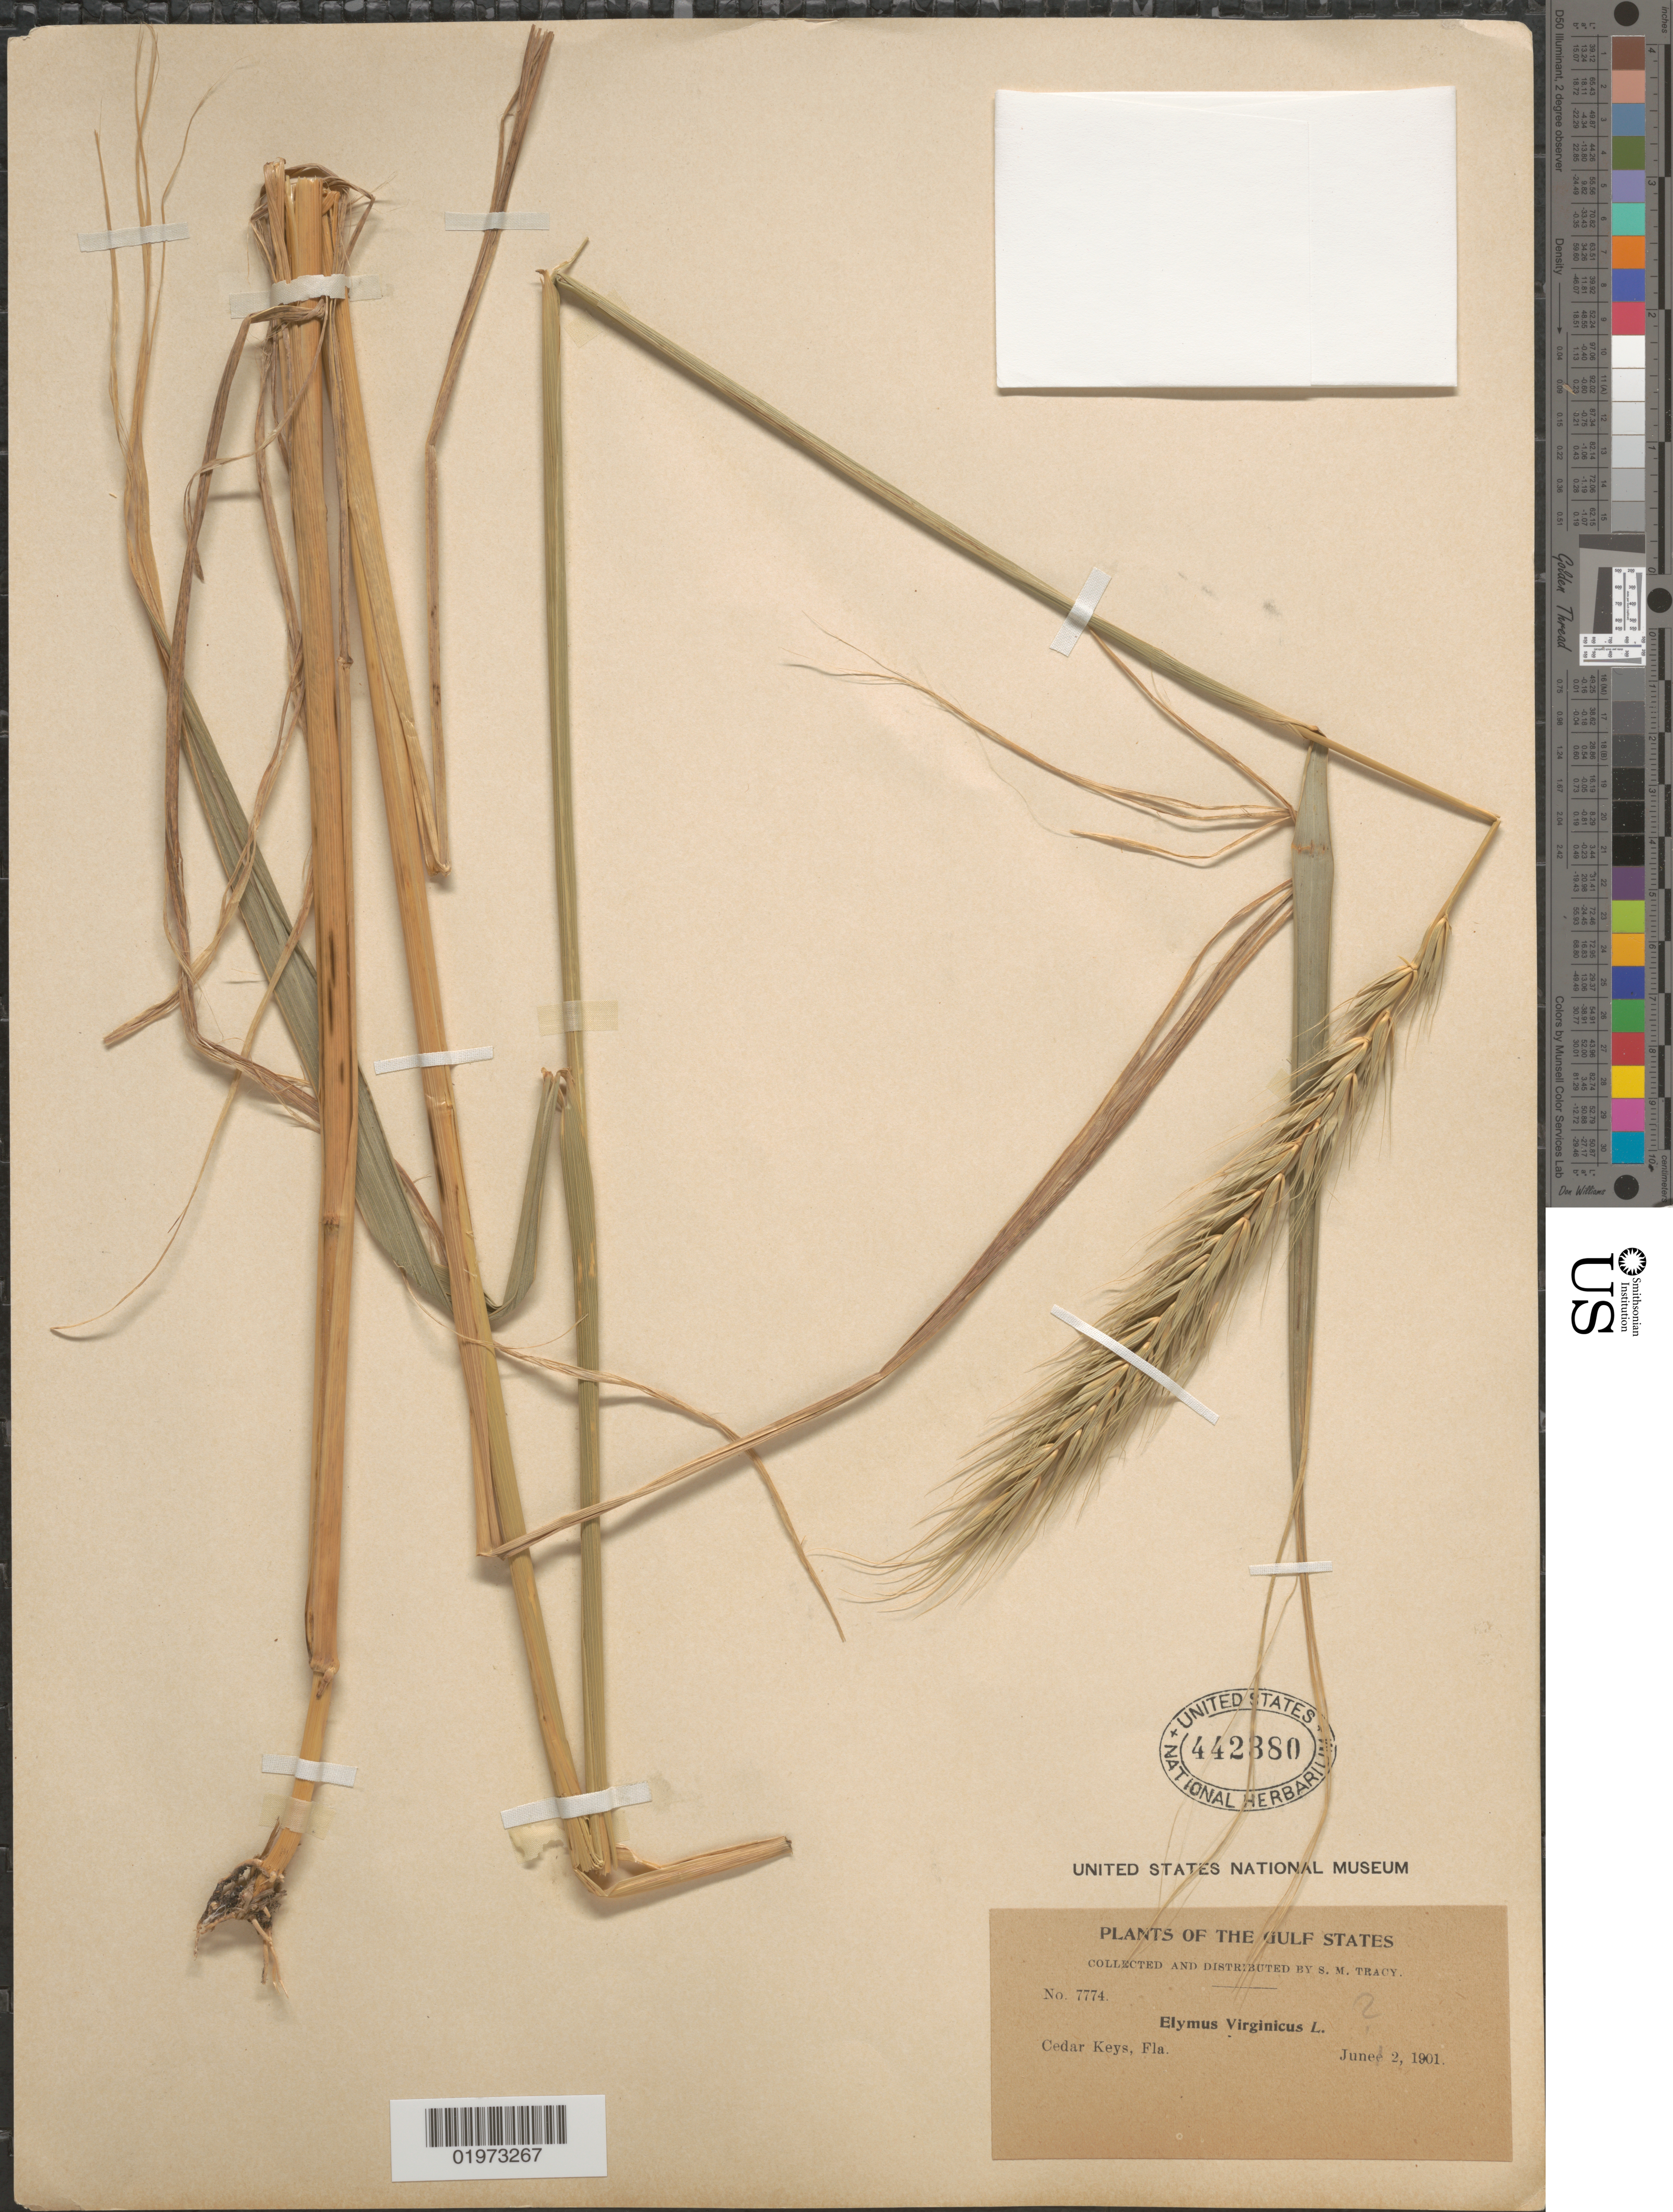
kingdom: Plantae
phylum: Tracheophyta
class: Liliopsida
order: Poales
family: Poaceae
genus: Elymus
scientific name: Elymus virginicus var. virginicus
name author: L.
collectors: S. M. Tracy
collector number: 7774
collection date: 1901-06-02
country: United States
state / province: Florida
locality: The Gulf States. Cedar Keys.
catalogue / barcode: US 442380